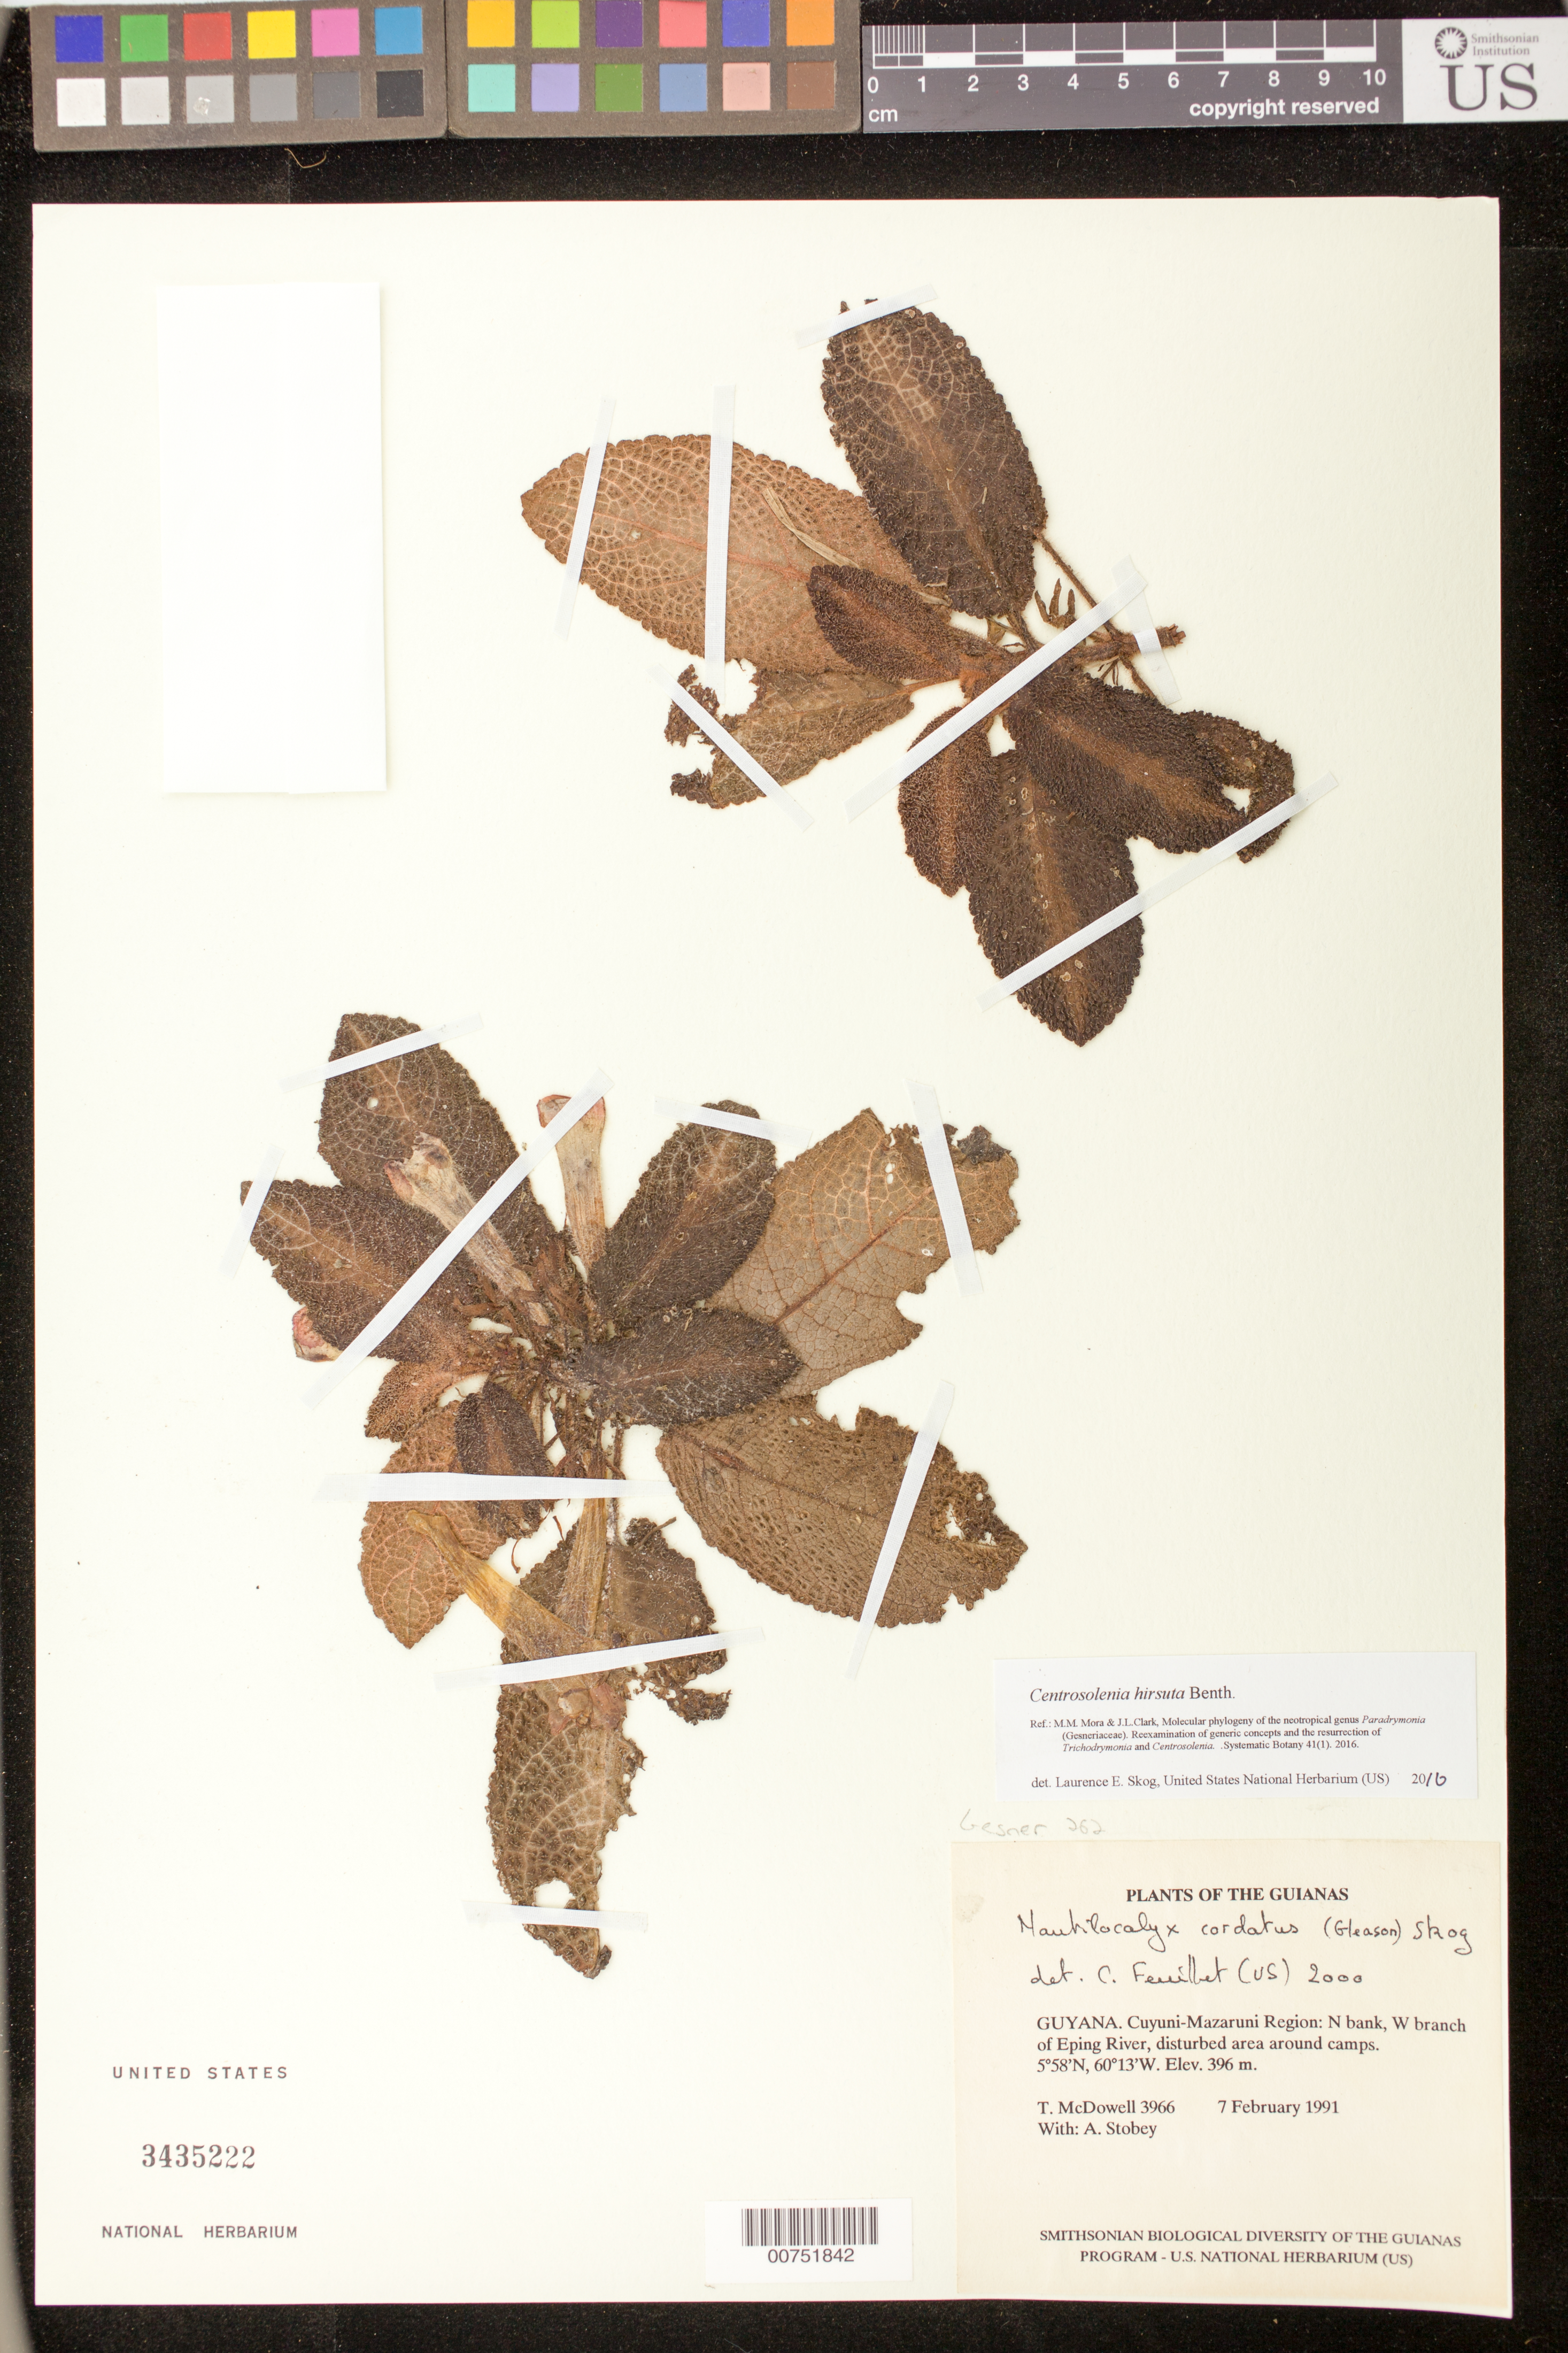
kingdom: Plantae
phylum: Tracheophyta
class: Magnoliopsida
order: Lamiales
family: Gesneriaceae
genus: Centrosolenia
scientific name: Centrosolenia hirsuta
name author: Benth.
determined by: Skog, Laurence E.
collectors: T. McDowell & A. Stobey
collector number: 3966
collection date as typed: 7 February 1991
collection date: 1991-02-07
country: Guyana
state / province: Cuyuni-Mazaruni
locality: N bank, W branch of Eping River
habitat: Disturbed area around camps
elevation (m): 396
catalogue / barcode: US 3435222